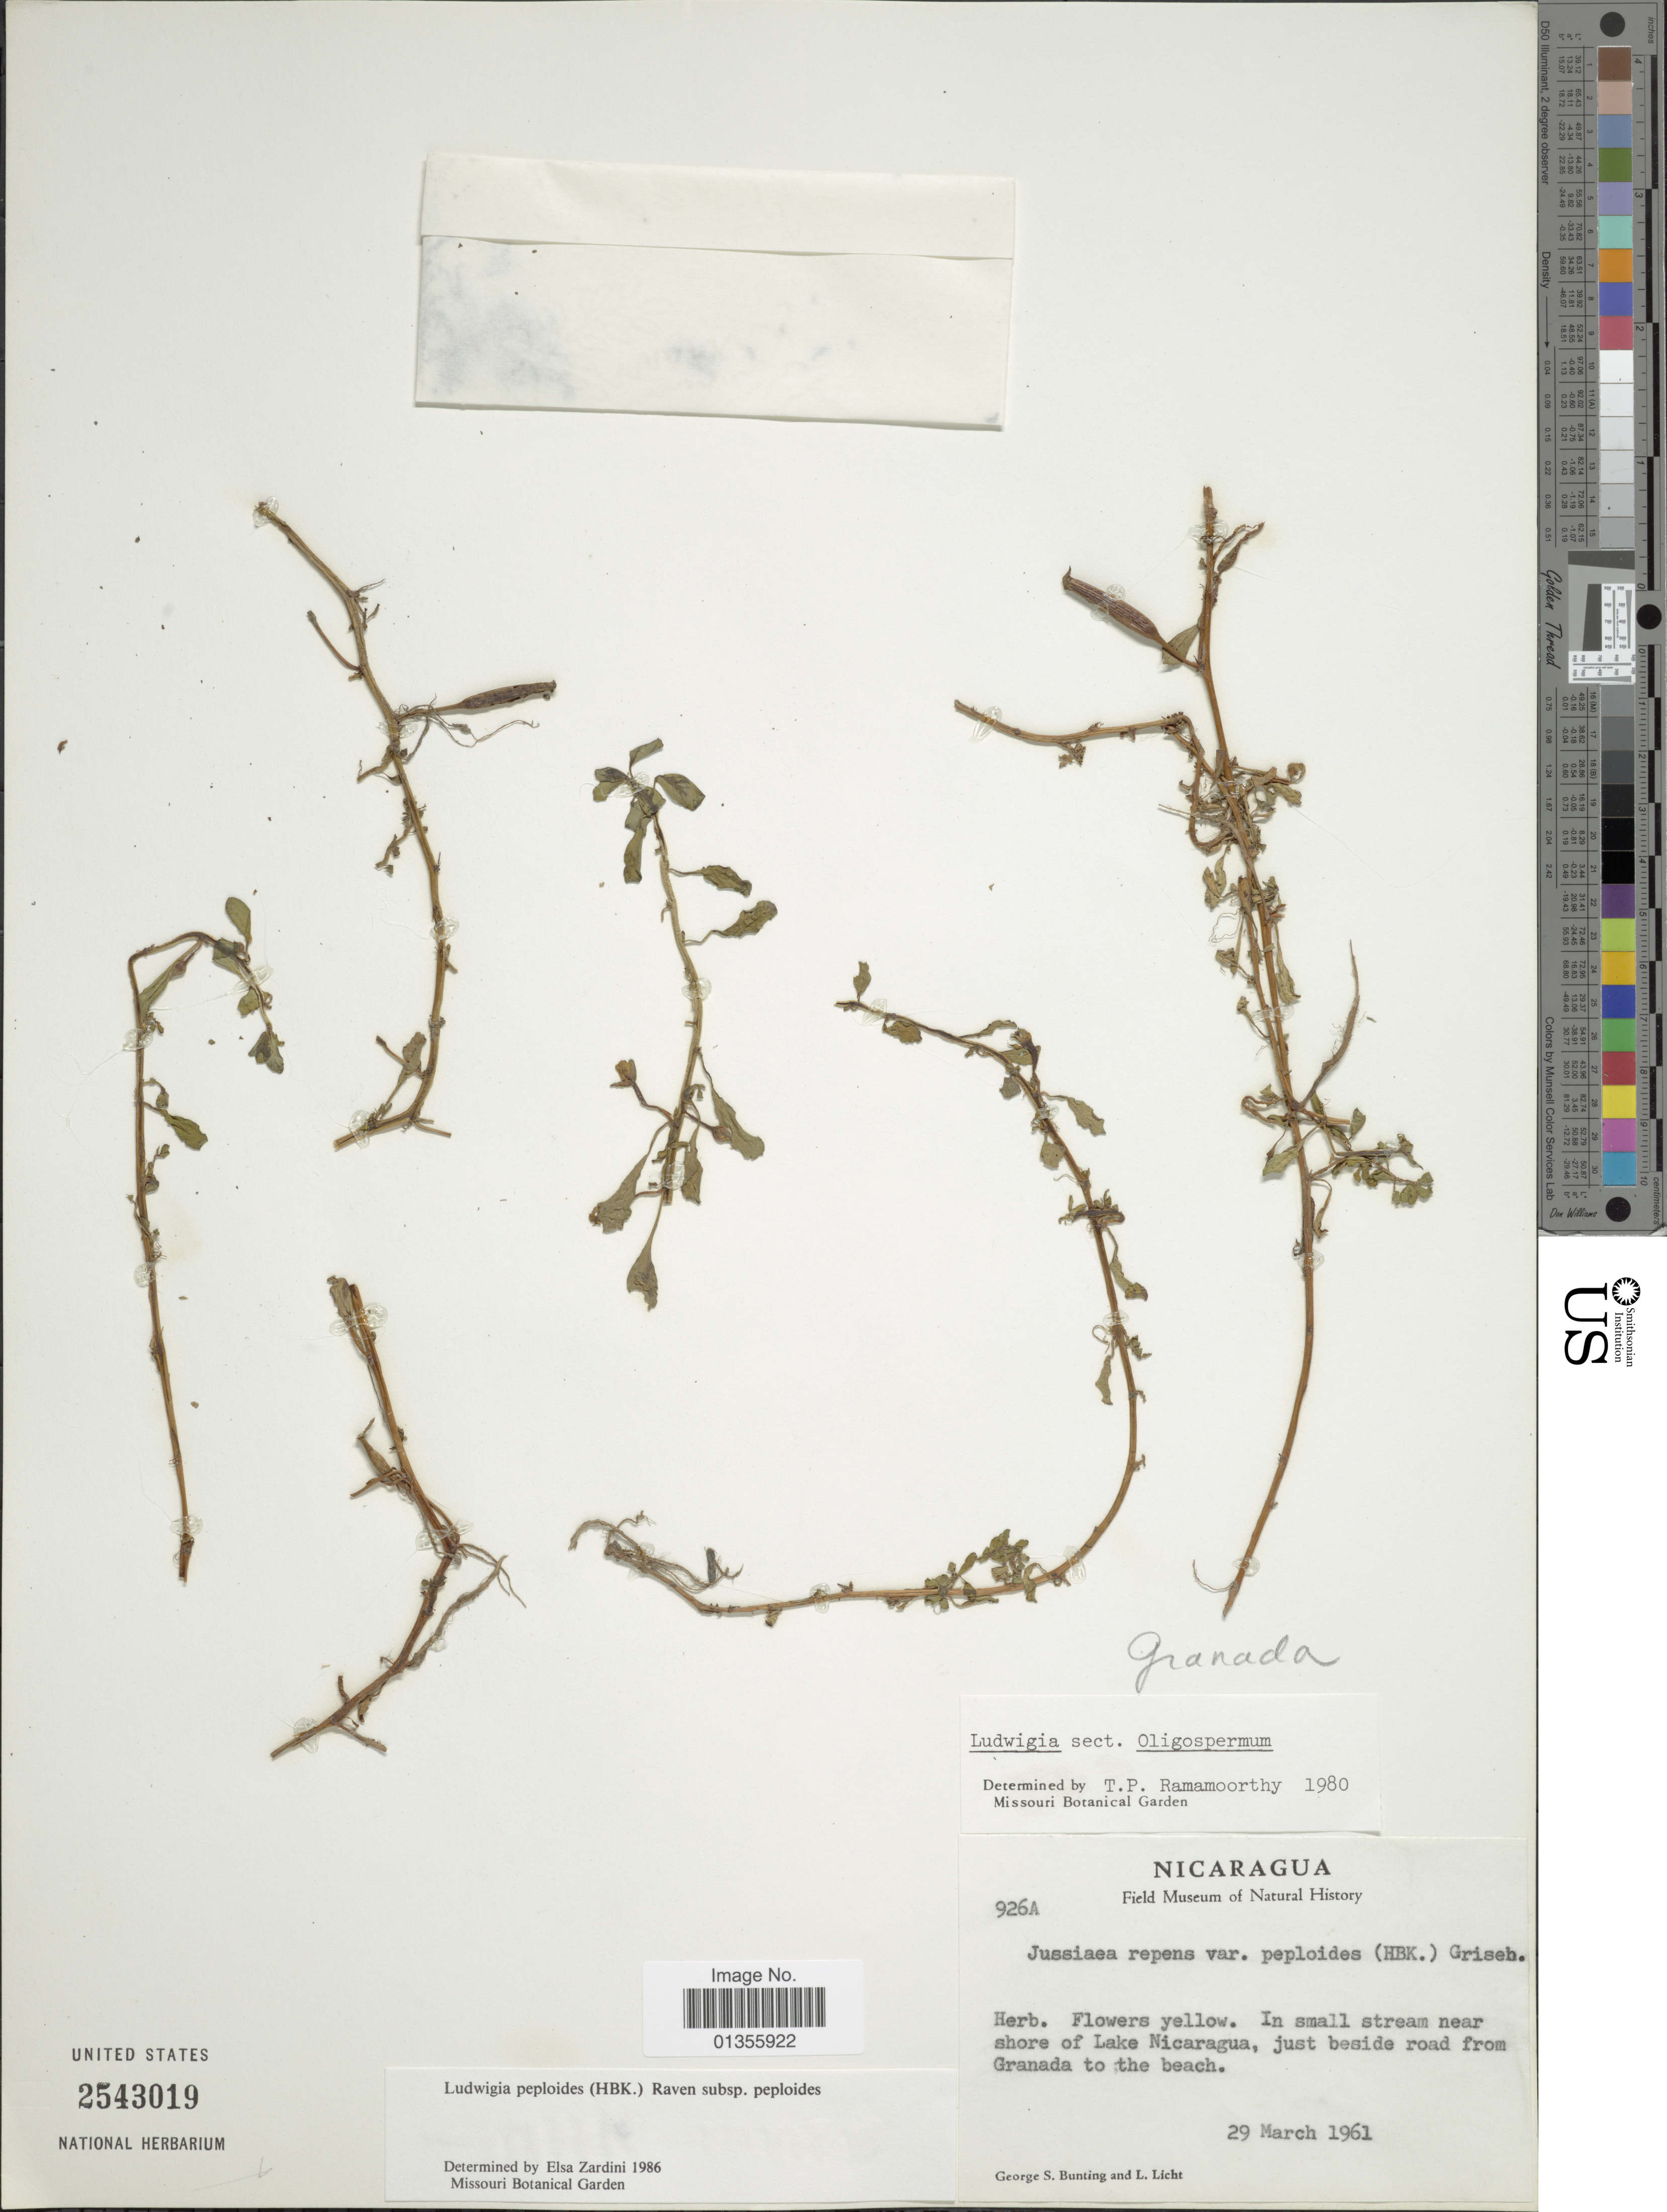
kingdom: Plantae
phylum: Tracheophyta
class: Magnoliopsida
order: Myrtales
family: Onagraceae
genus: Ludwigia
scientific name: Ludwigia peploides subsp. peploides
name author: (Kunth) P.H. Raven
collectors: G. S. Bunting & L. Licht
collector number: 926A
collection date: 1961-03-29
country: Nicaragua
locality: In small stream near shore of Lake Nicaragua, just beside road from Granada to the beach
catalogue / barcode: US 2543019